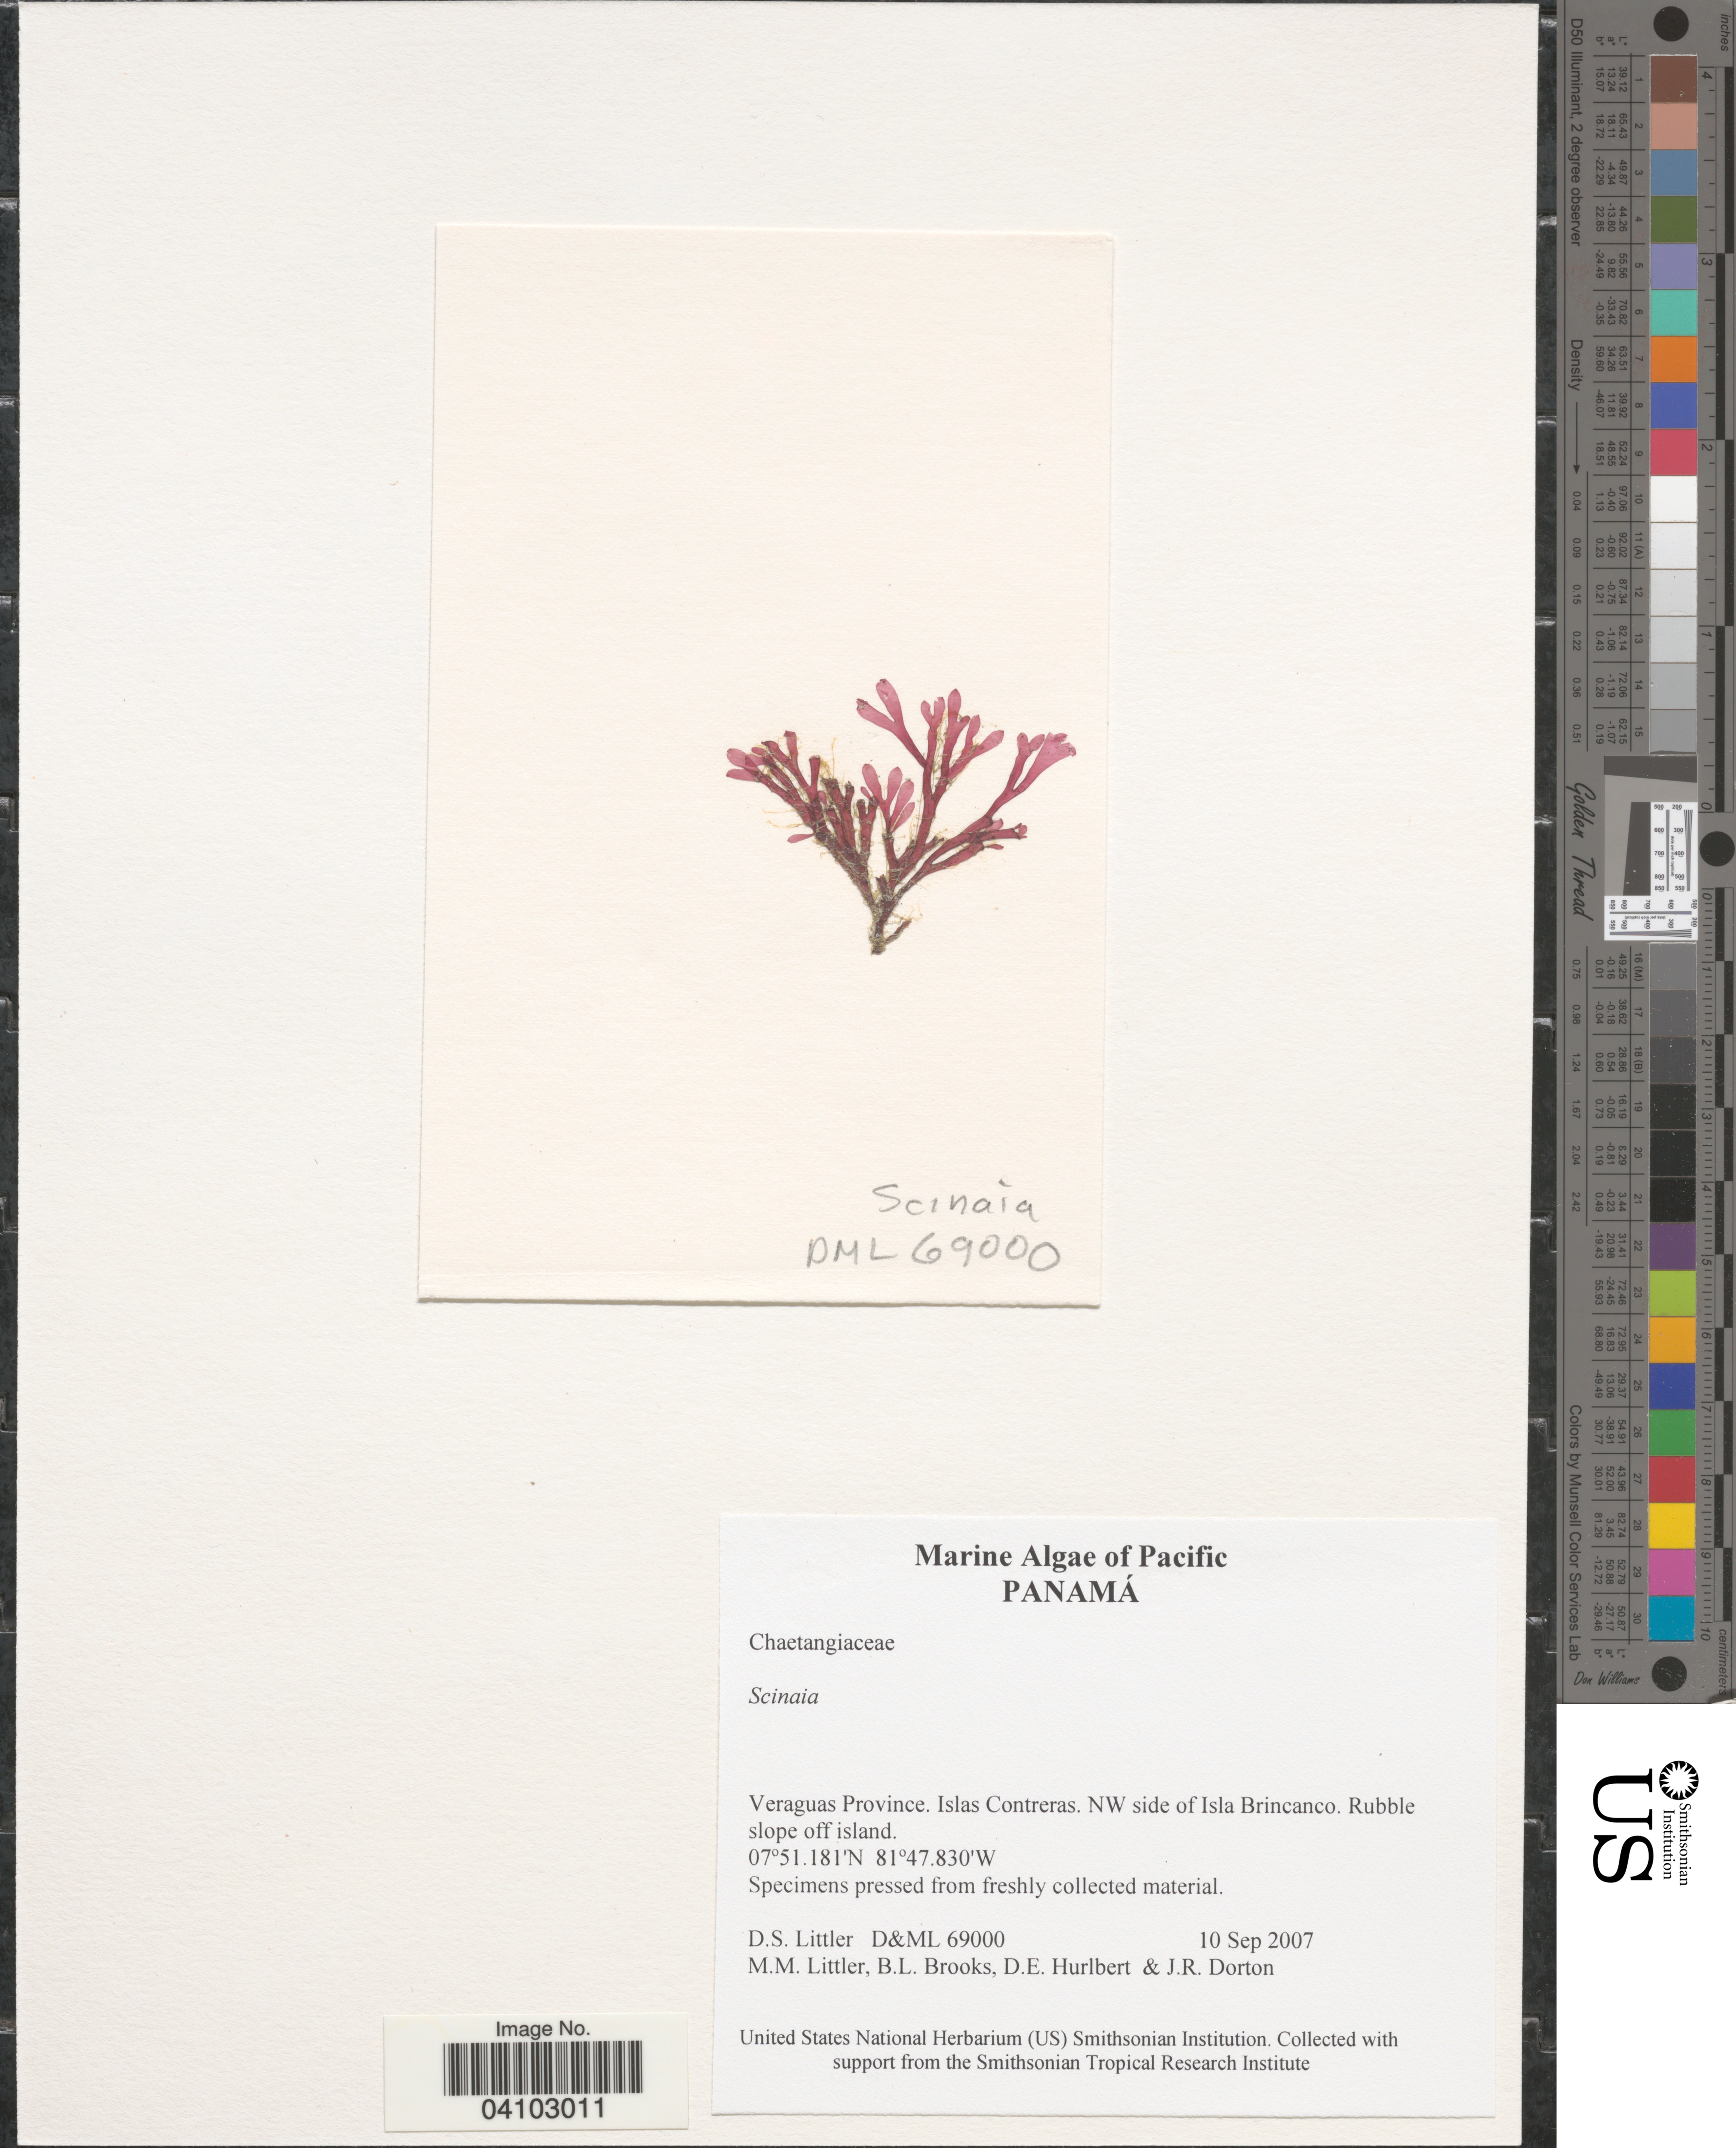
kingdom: Plantae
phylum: Rhodophyta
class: Florideophyceae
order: Nemaliales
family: Scinaiaceae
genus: Scinaia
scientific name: Scinaia sp.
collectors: D. S. Littler, M. M. Littler, B. Brooks, D. Hurlbert & J. Dorton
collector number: D&ML69000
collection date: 2007-09-10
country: Panama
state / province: Veraguas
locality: Islas Contreras. NW side of Isla Brincanco. Rubble slope off island.